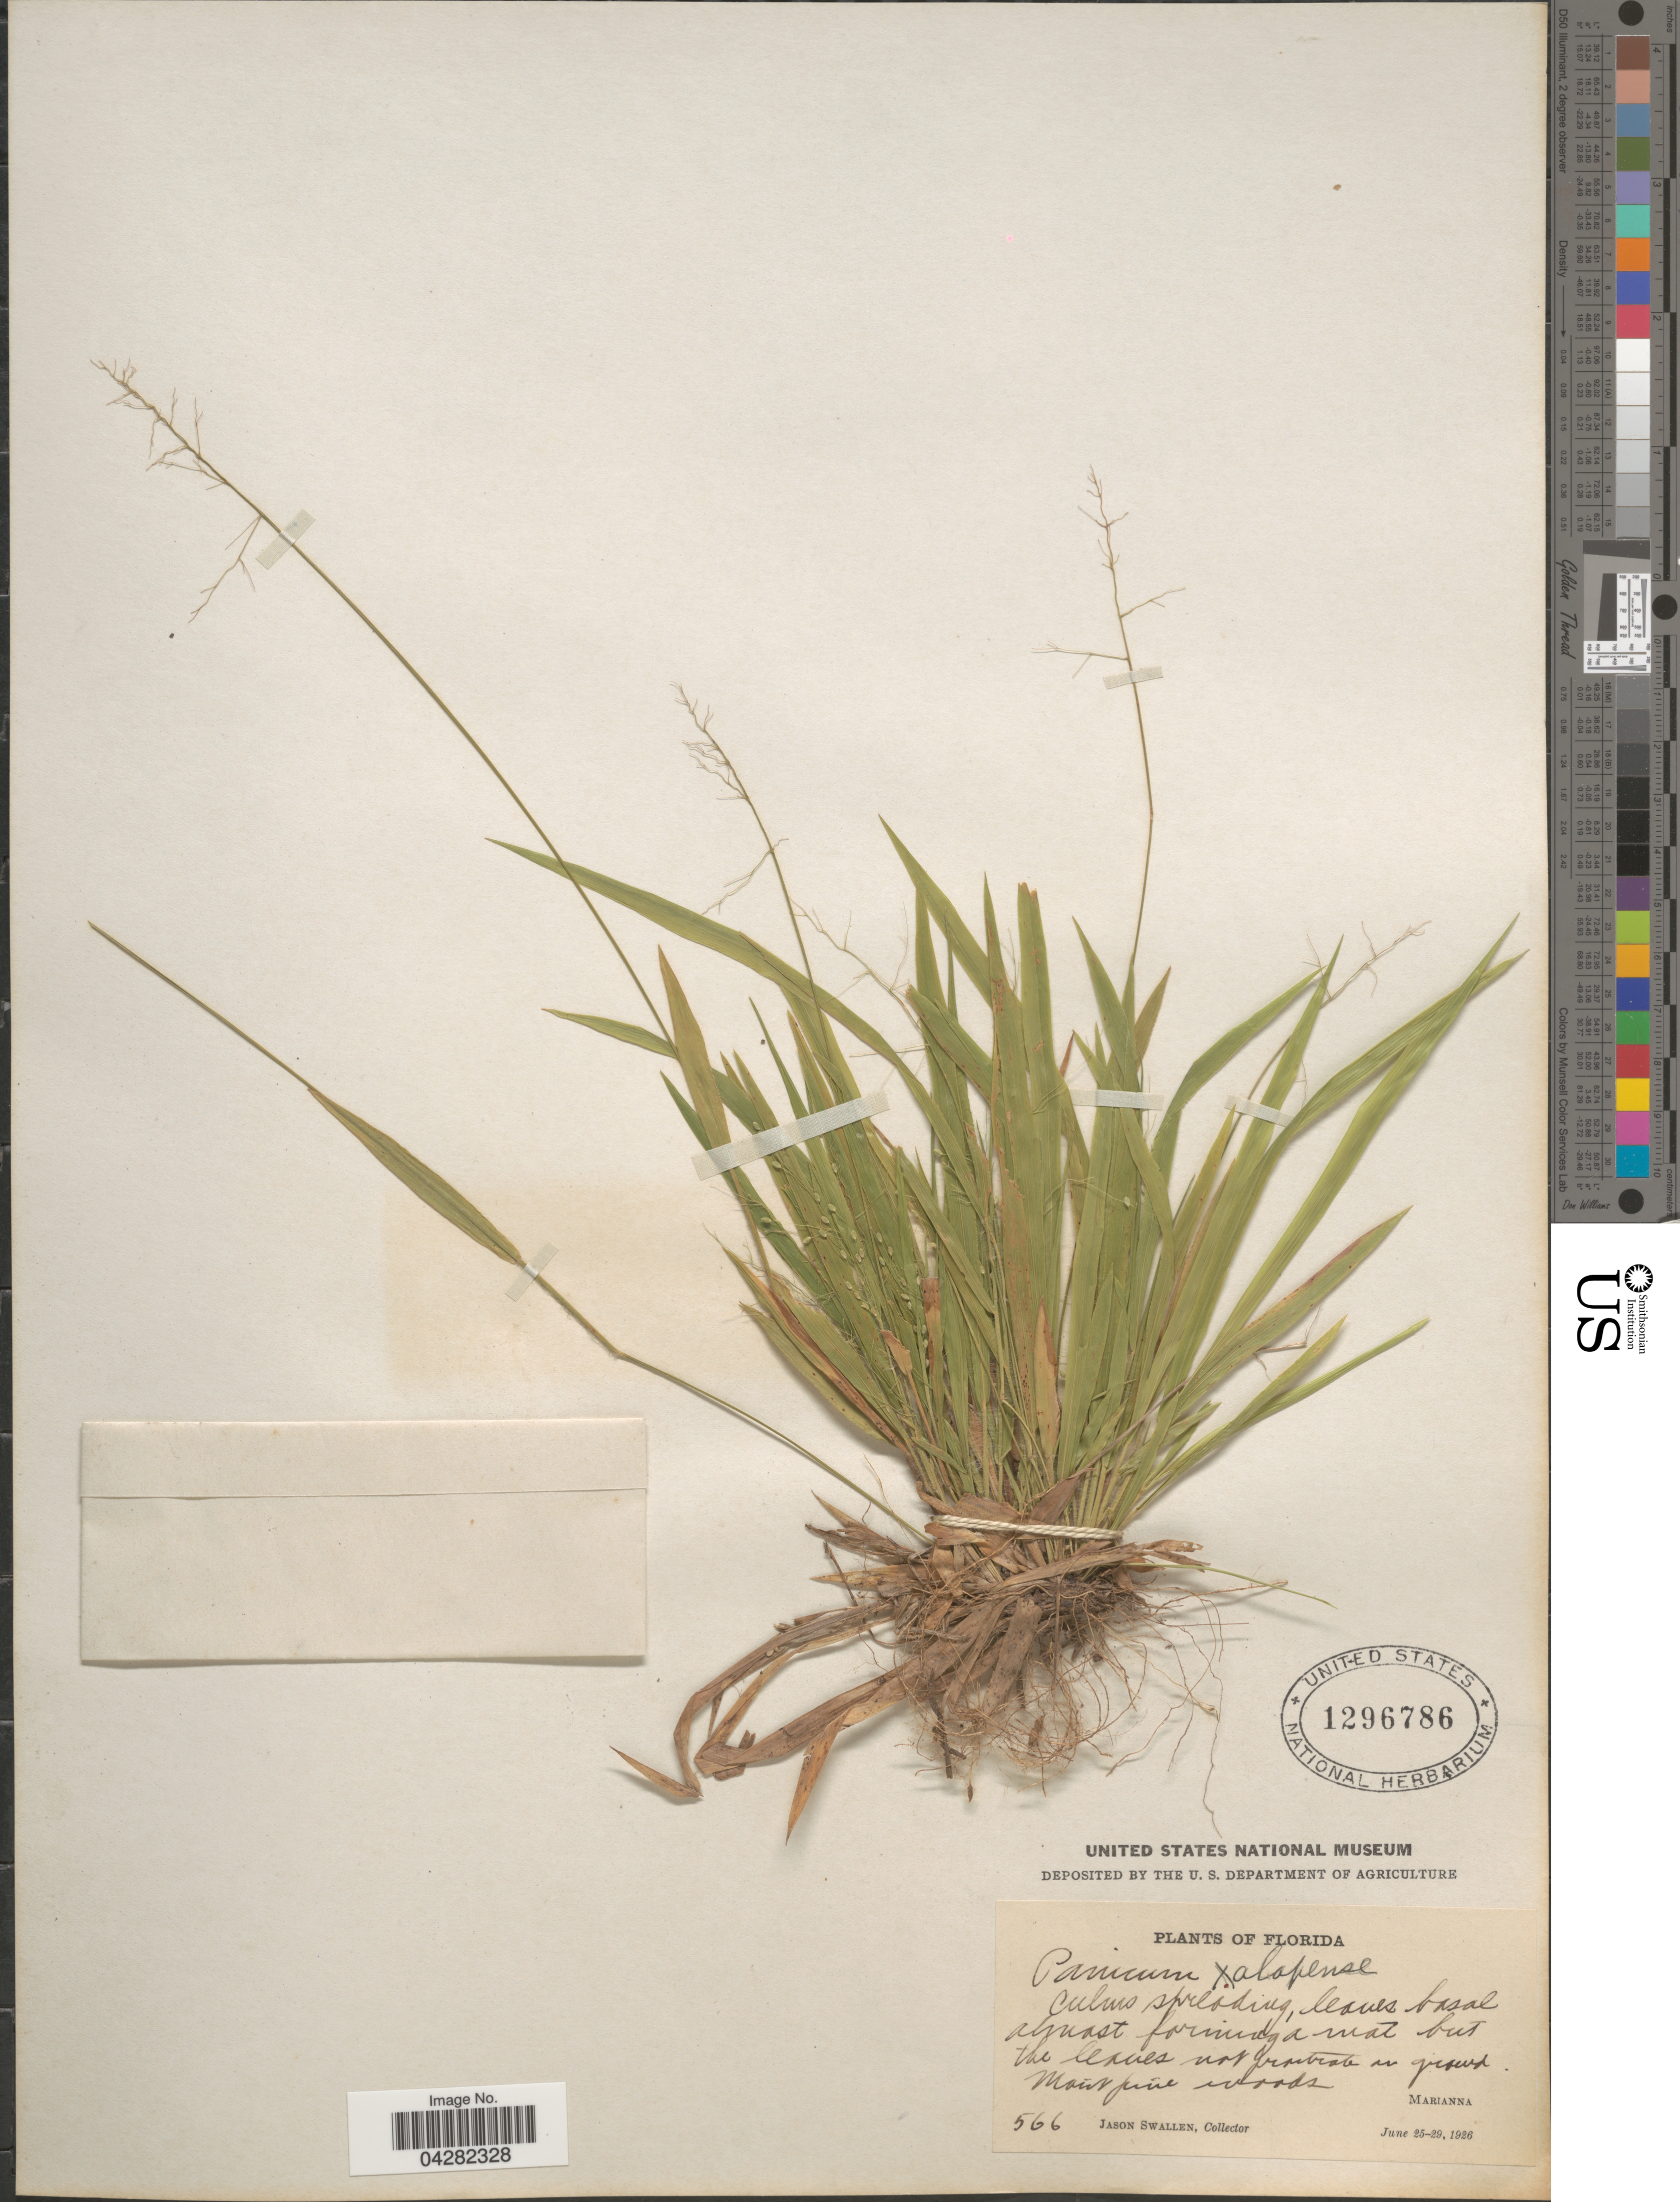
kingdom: Plantae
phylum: Tracheophyta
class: Liliopsida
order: Poales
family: Poaceae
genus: Dichanthelium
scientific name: Dichanthelium laxiflorum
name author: (Lam.) Gould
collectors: J. R. Swallen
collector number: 566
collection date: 1926-06-25/1926-06-29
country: United States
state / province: Florida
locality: Marianna.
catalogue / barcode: US 1296786